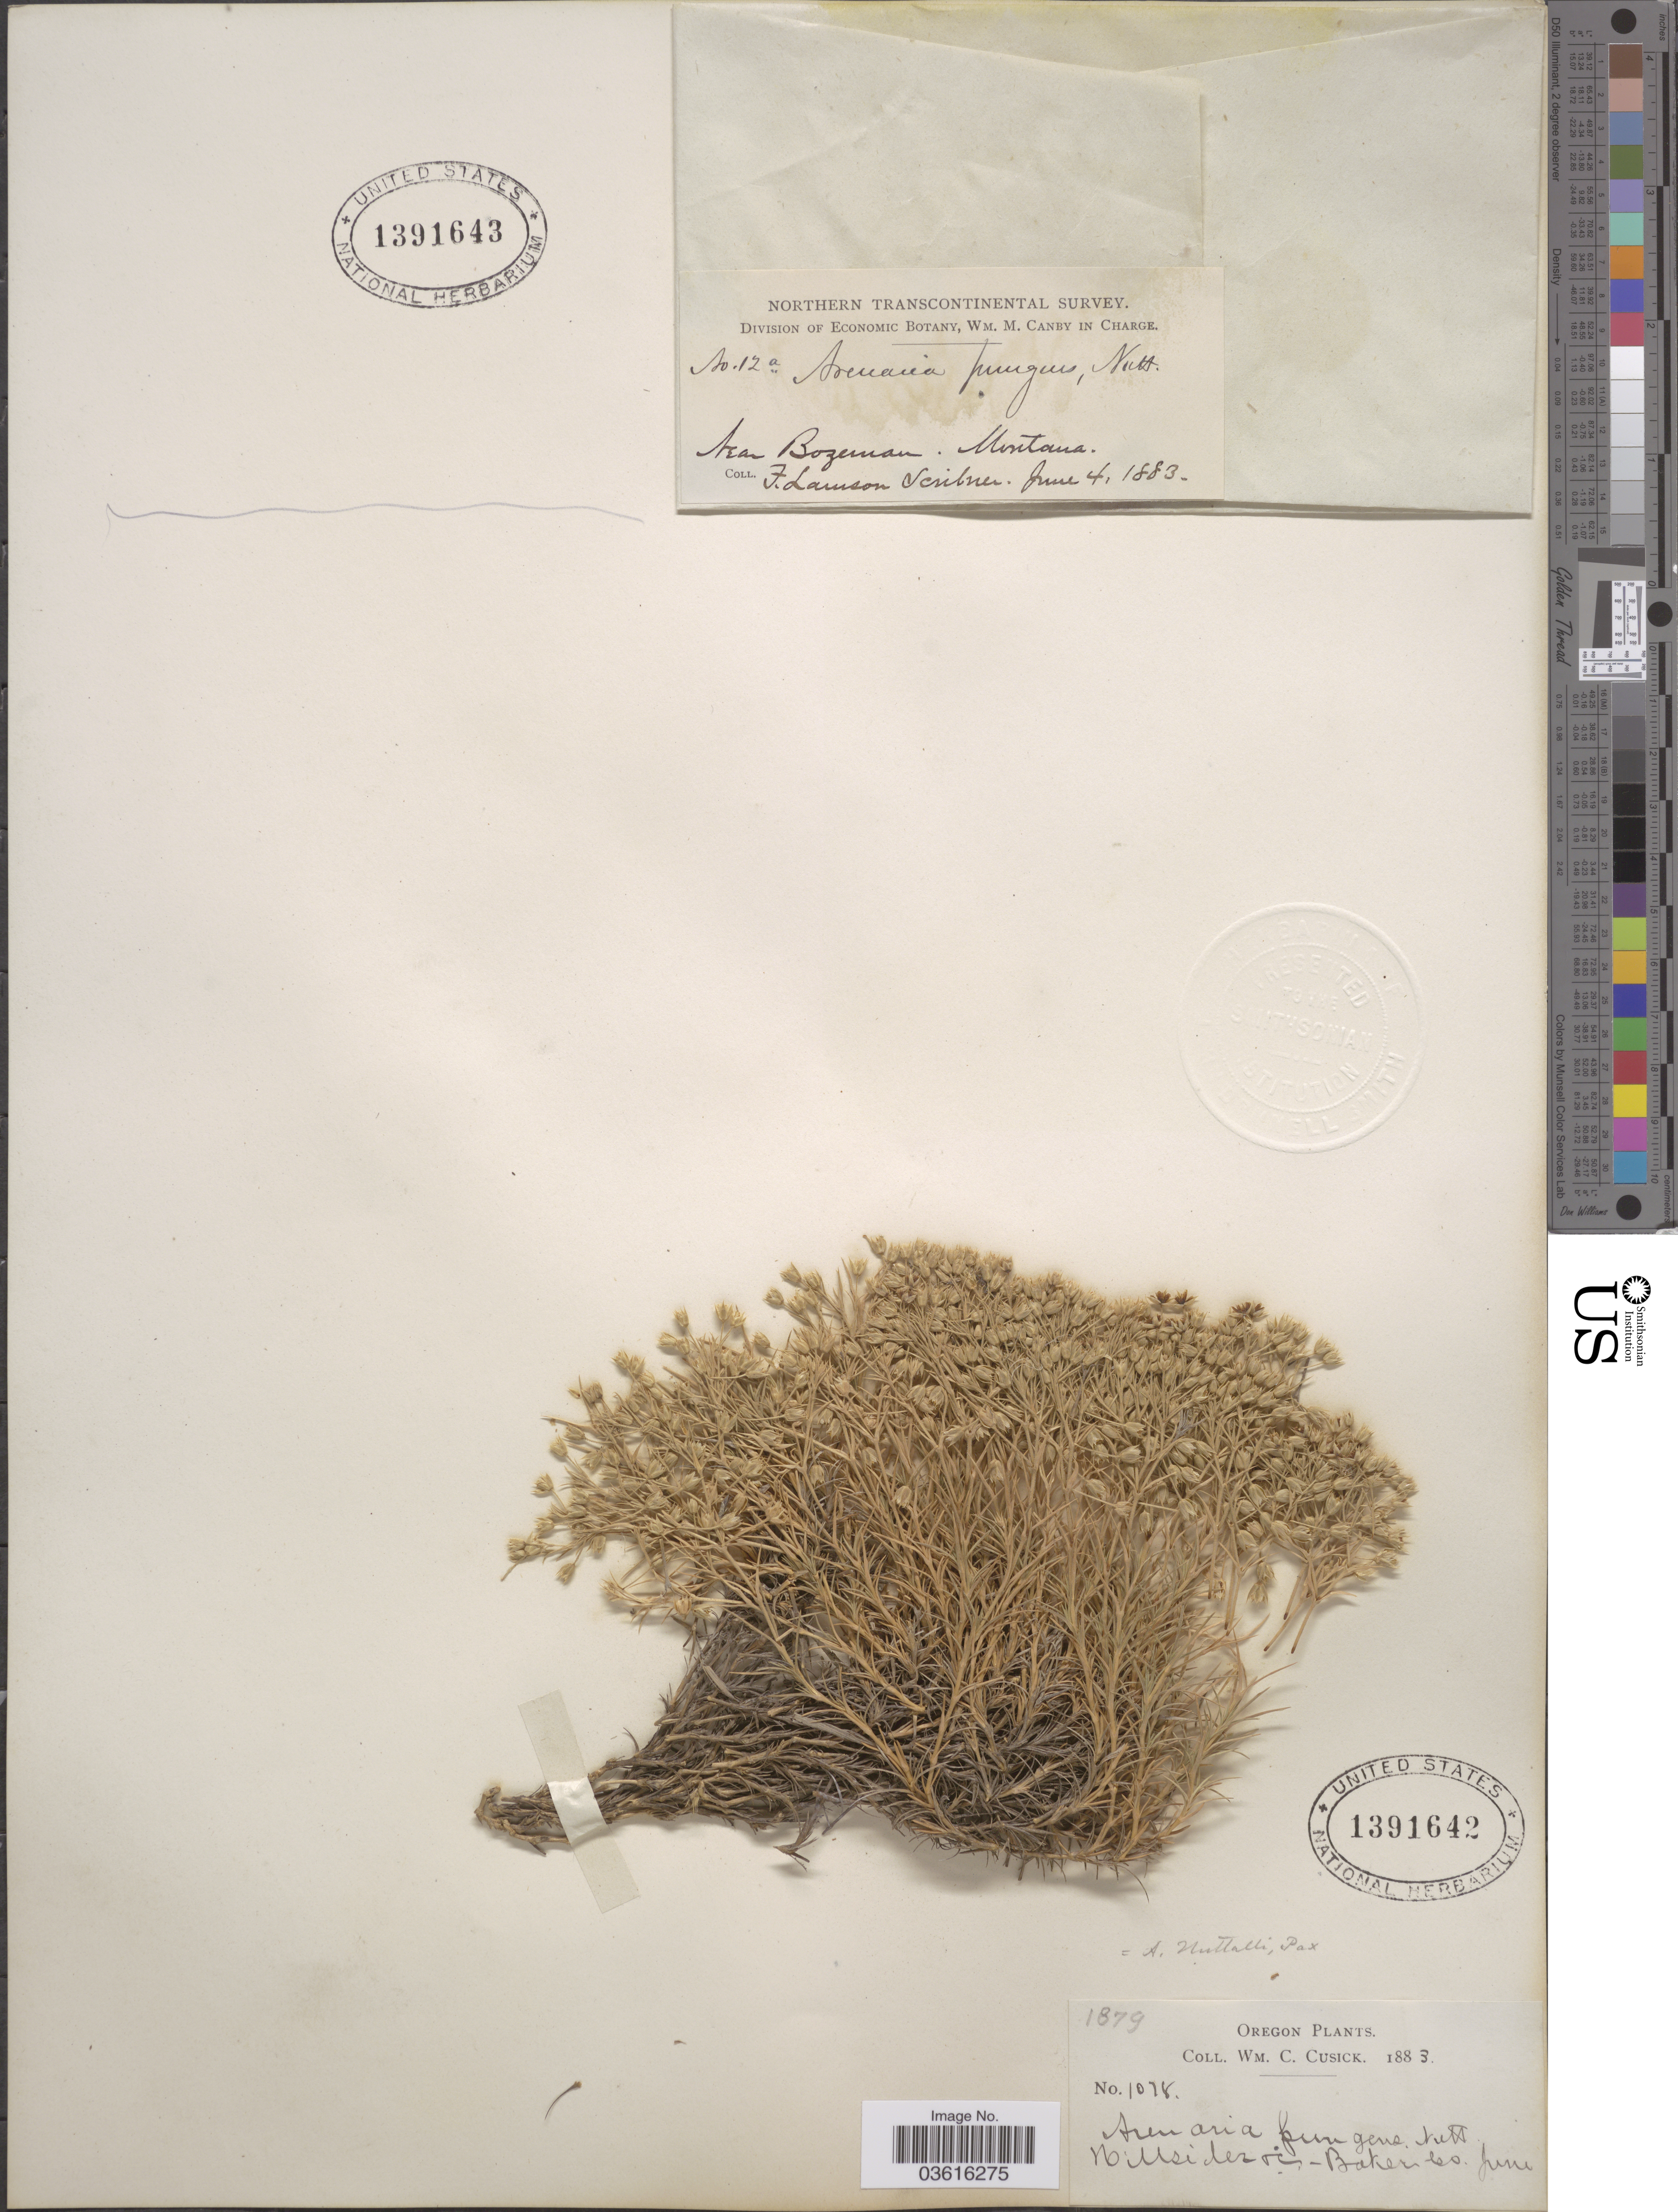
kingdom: Plantae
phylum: Tracheophyta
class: Magnoliopsida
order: Caryophyllales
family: Caryophyllaceae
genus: Minuartia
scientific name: Minuartia nuttallii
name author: (Pax) Briq.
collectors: F. Lamson-Scribner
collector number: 12a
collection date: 1883-06-04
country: United States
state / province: Montana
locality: Near Bozeman.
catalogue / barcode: US 1391643